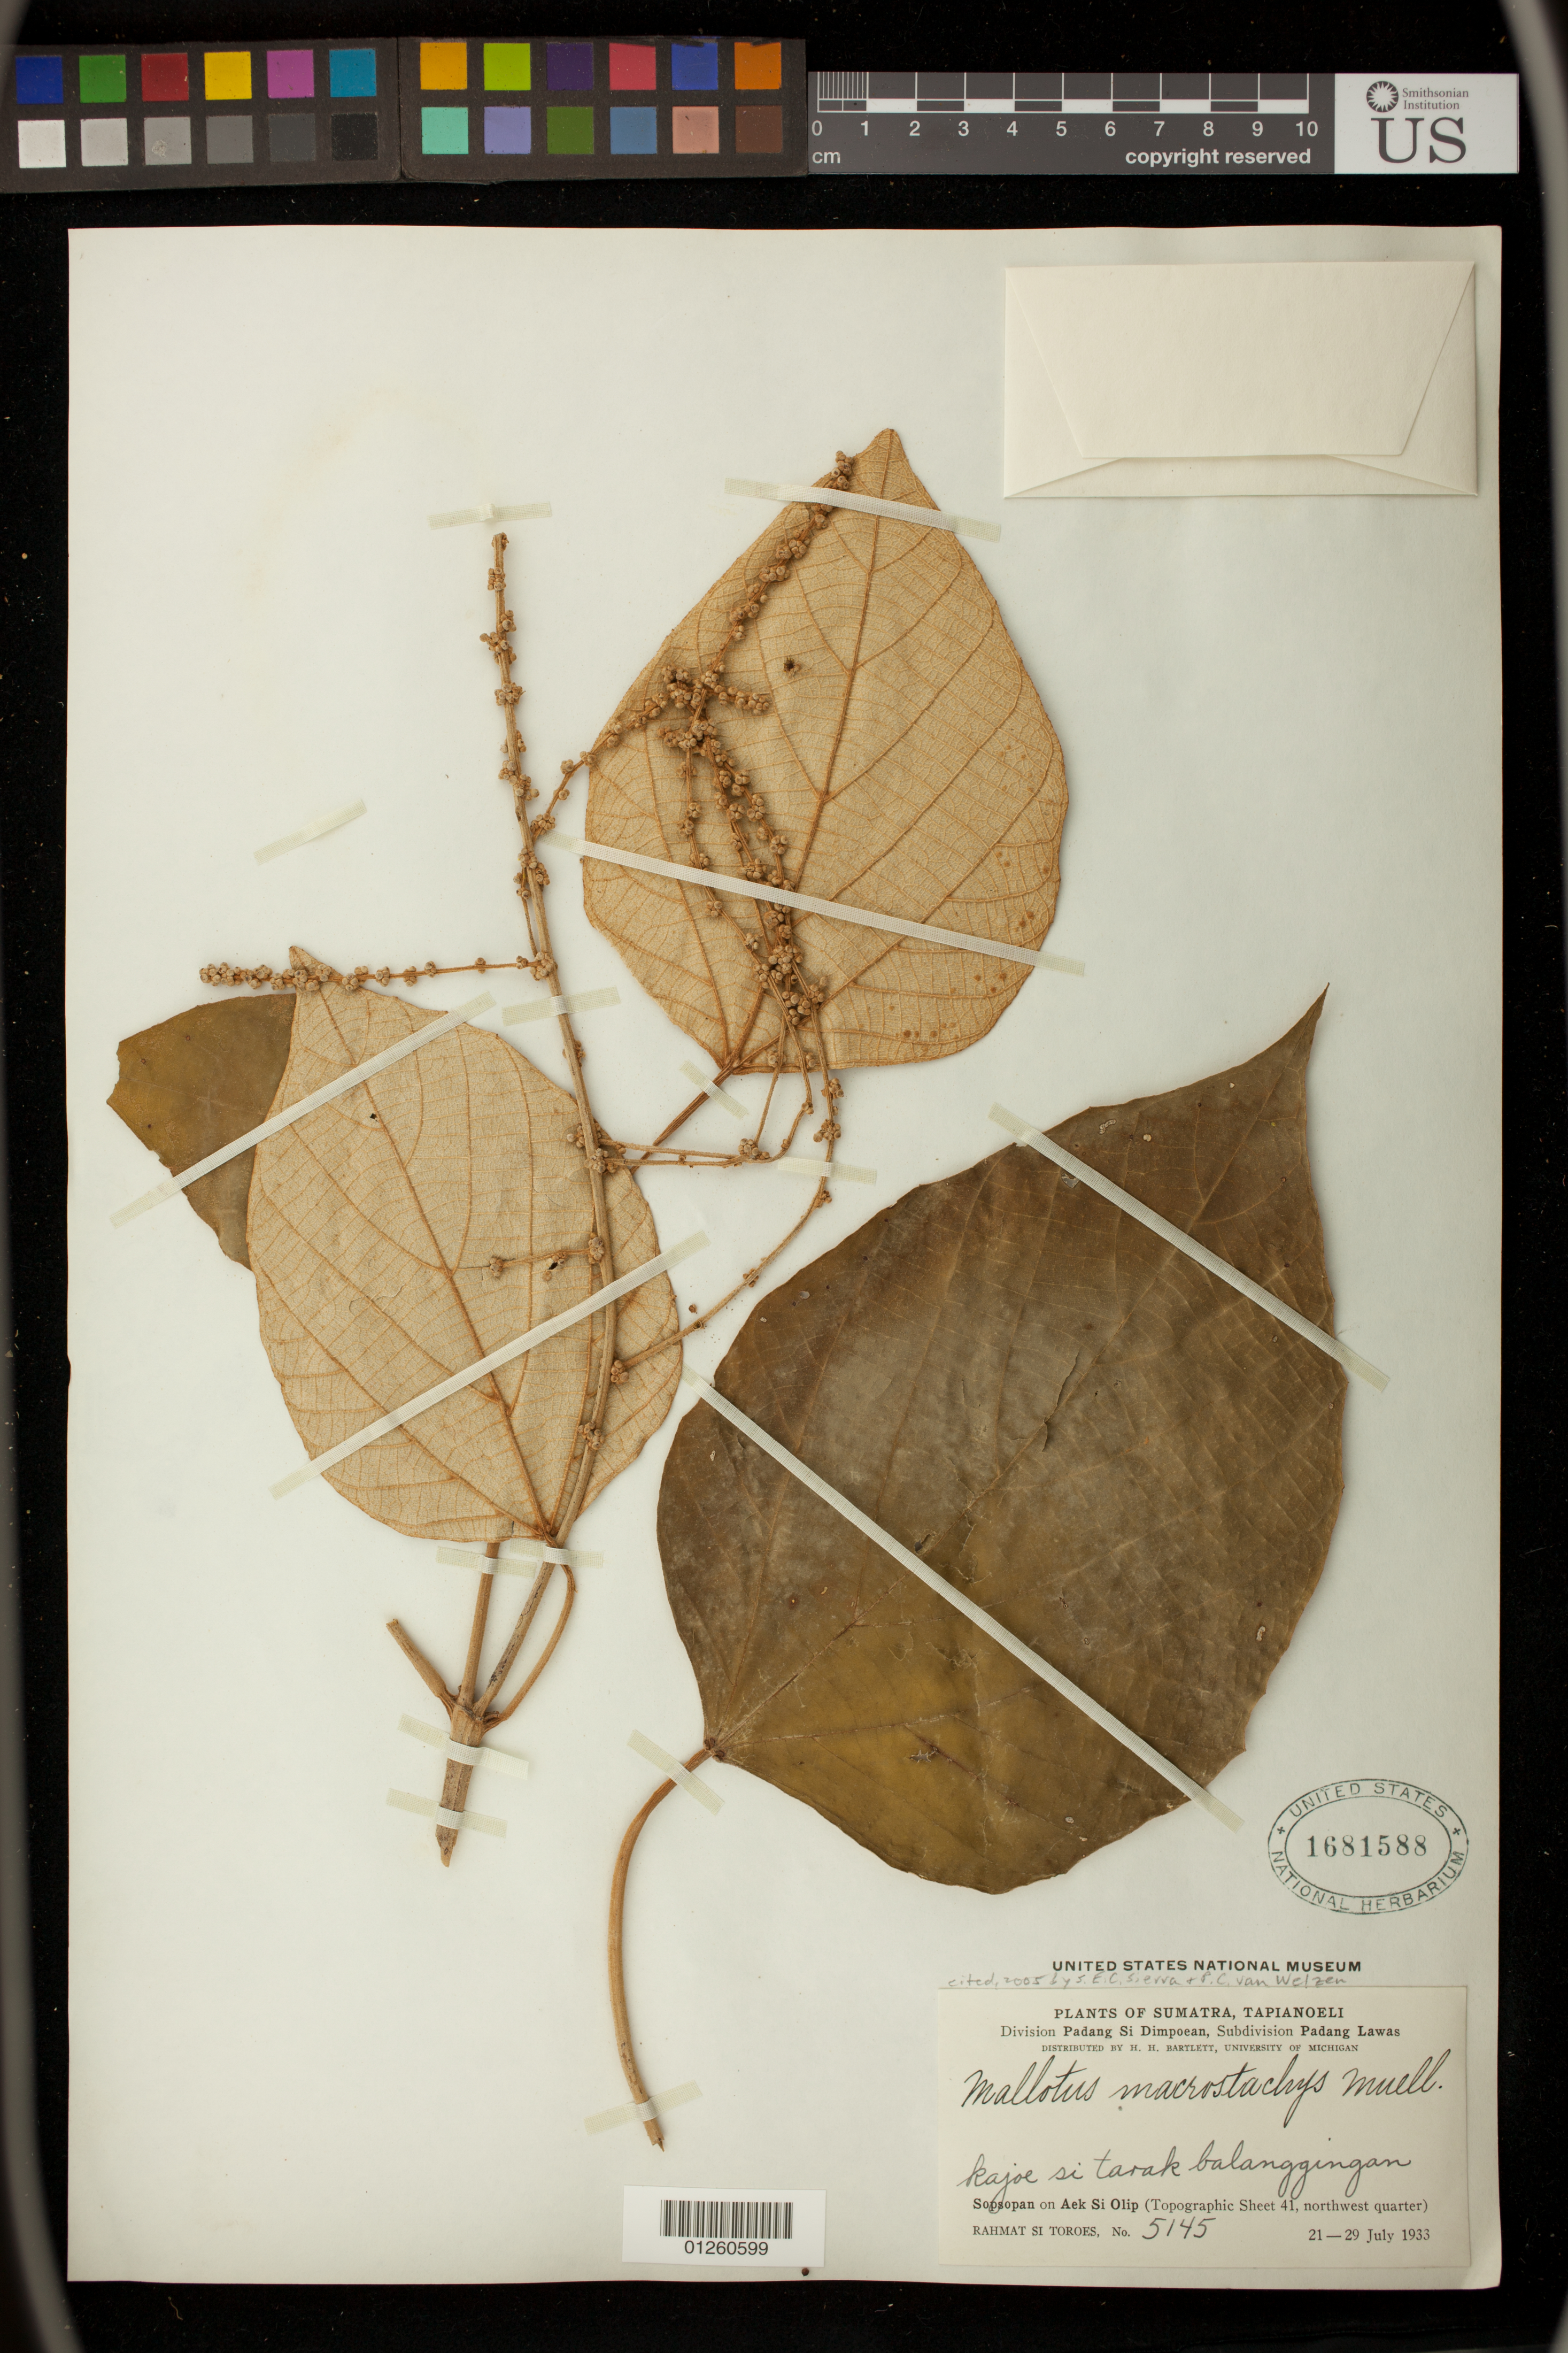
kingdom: Plantae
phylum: Tracheophyta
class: Magnoliopsida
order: Malpighiales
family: Euphorbiaceae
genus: Mallotus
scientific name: Mallotus macrostachyus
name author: (Miq.) Müll. Arg.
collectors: Rahmat Si Boeea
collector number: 5145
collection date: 1933-07-21/1933-07-29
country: Indonesia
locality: Sopsopan on Aek Si Olip (Topographic Sheet 41, northwest quarter)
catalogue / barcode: US 1681588